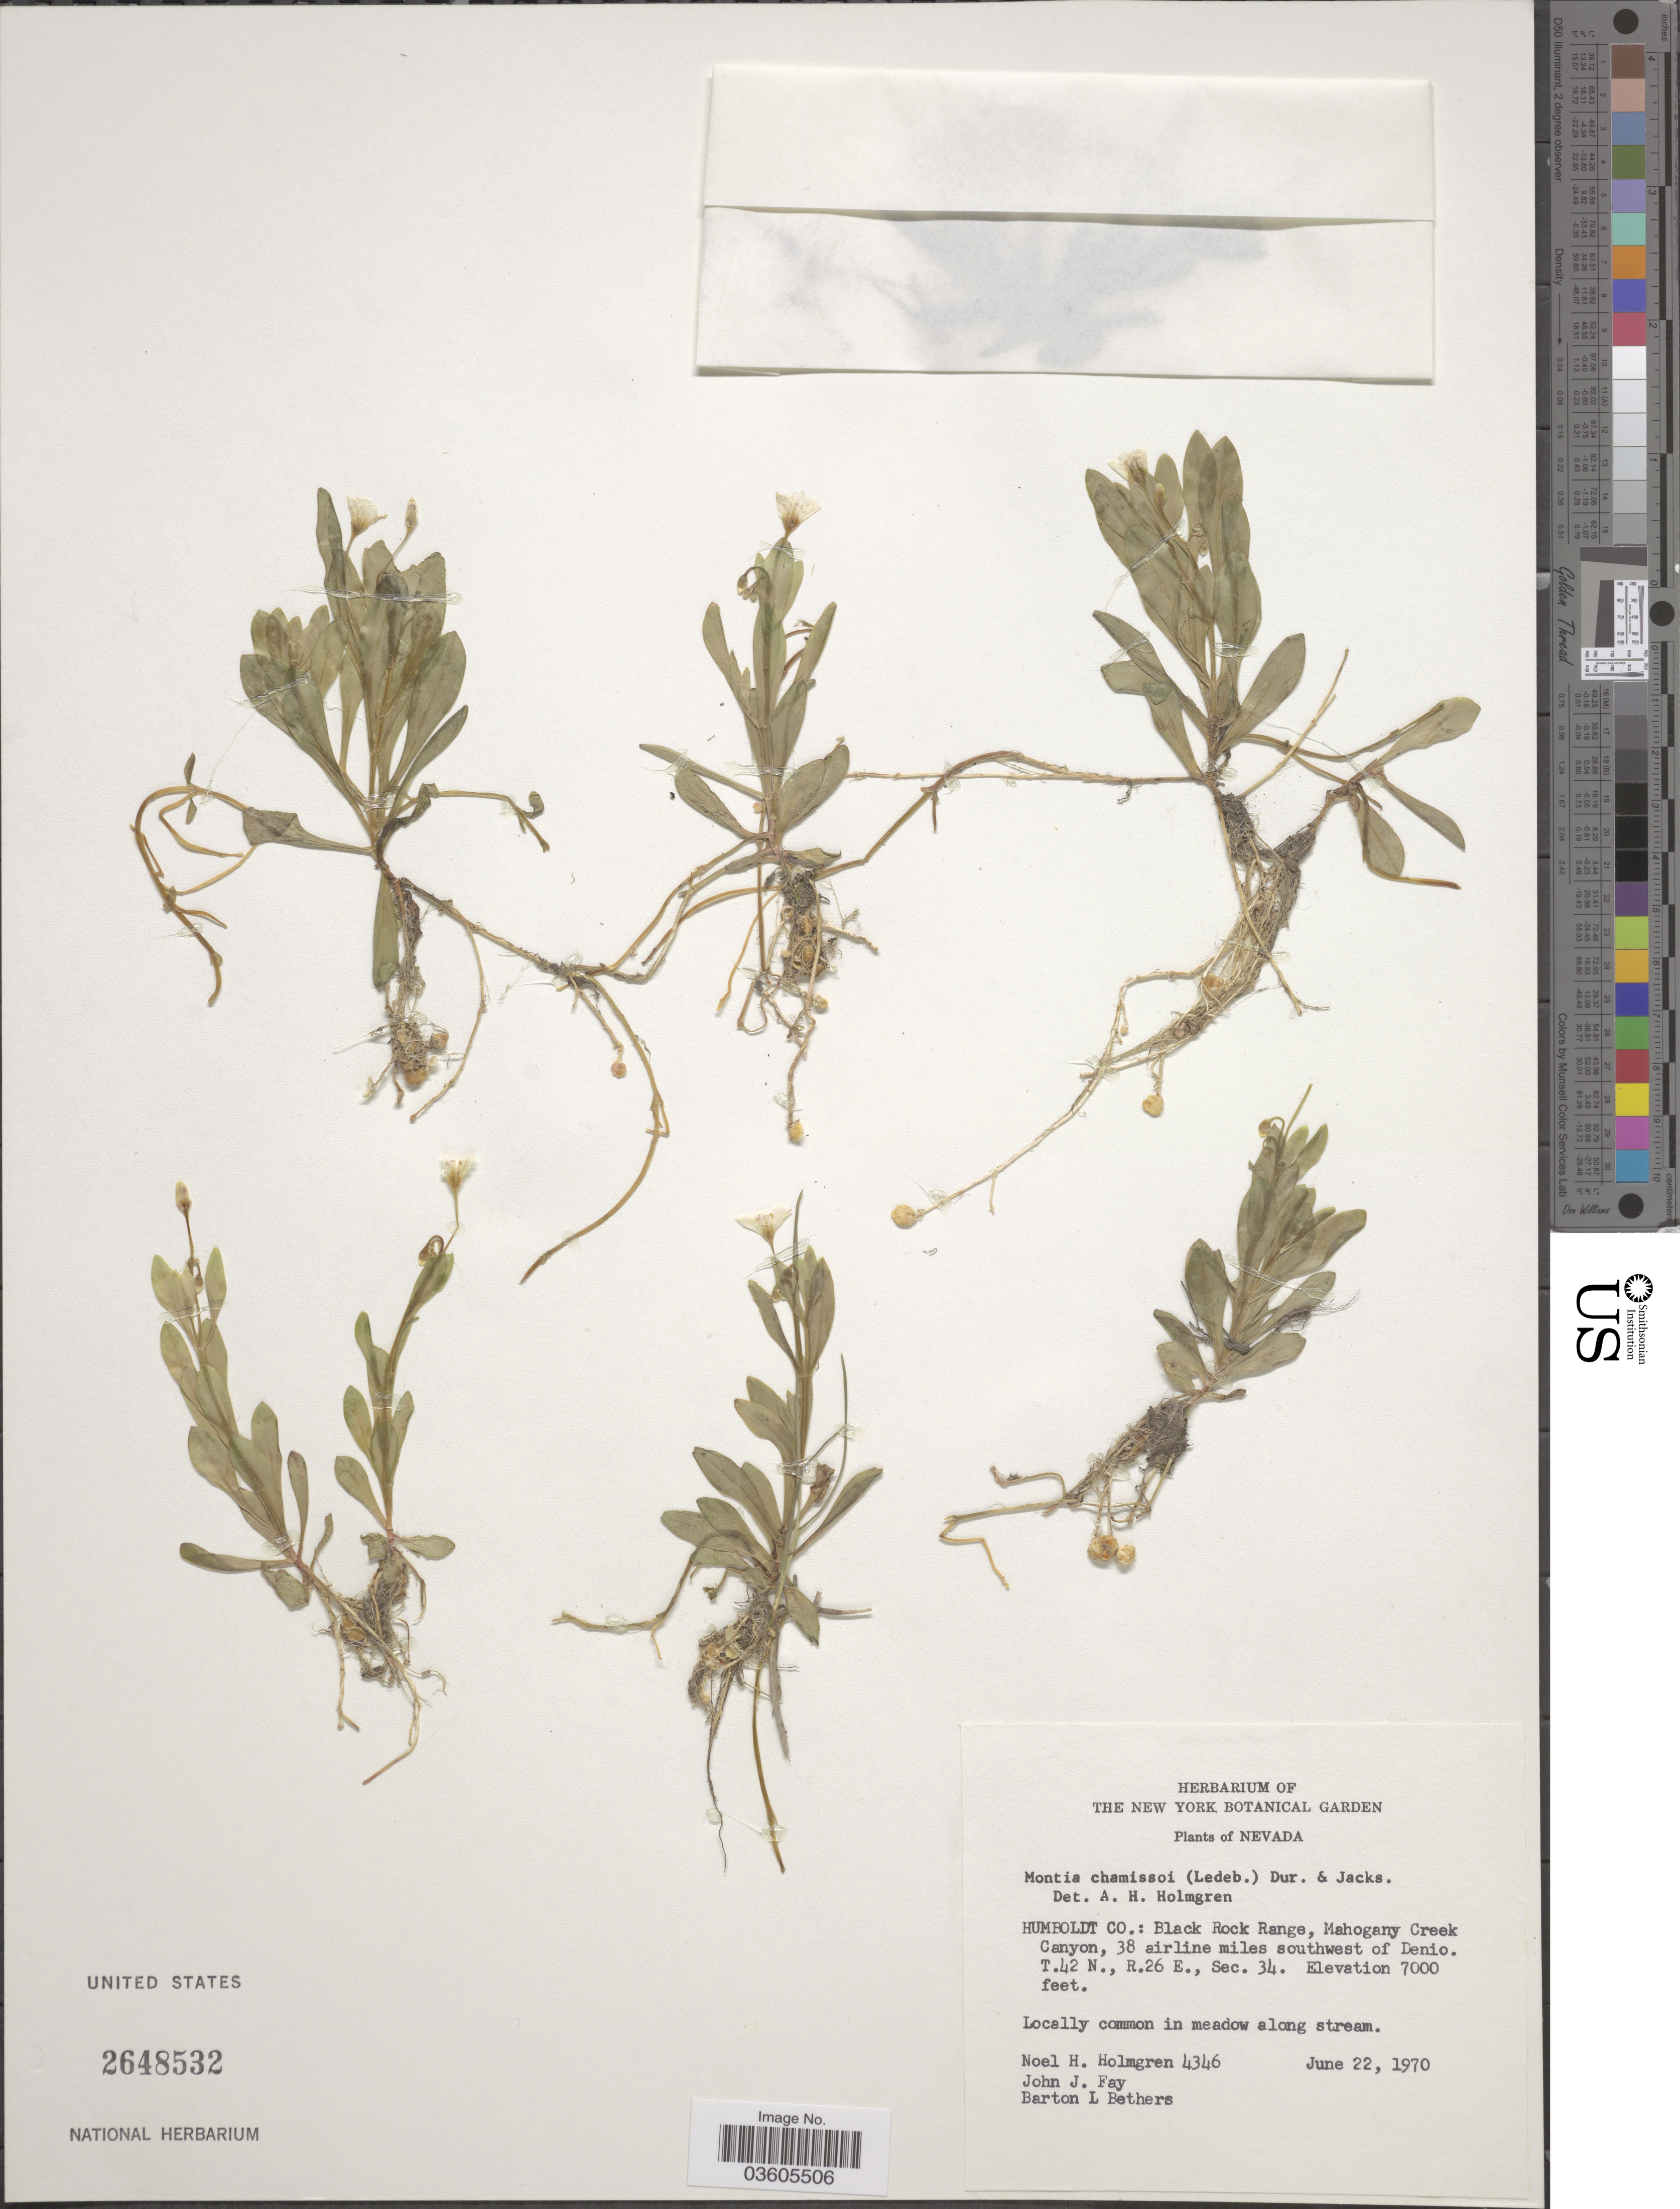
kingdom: Plantae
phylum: Tracheophyta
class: Magnoliopsida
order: Caryophyllales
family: Montiaceae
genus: Montia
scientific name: Montia chamissoi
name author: (Ledeb. ex Spreng.) Greene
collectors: N. H. Holmgren, J. Fay & B. Bethers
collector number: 4346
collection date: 1970-06-22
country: United States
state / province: Nevada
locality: Humboldt Co.: Black Rock Range, Mahogany Creek Canyon, 38 airline miles southwest of Denio. T.42 N., R.26 E., Sec. 34.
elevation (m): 2134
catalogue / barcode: US 2648532